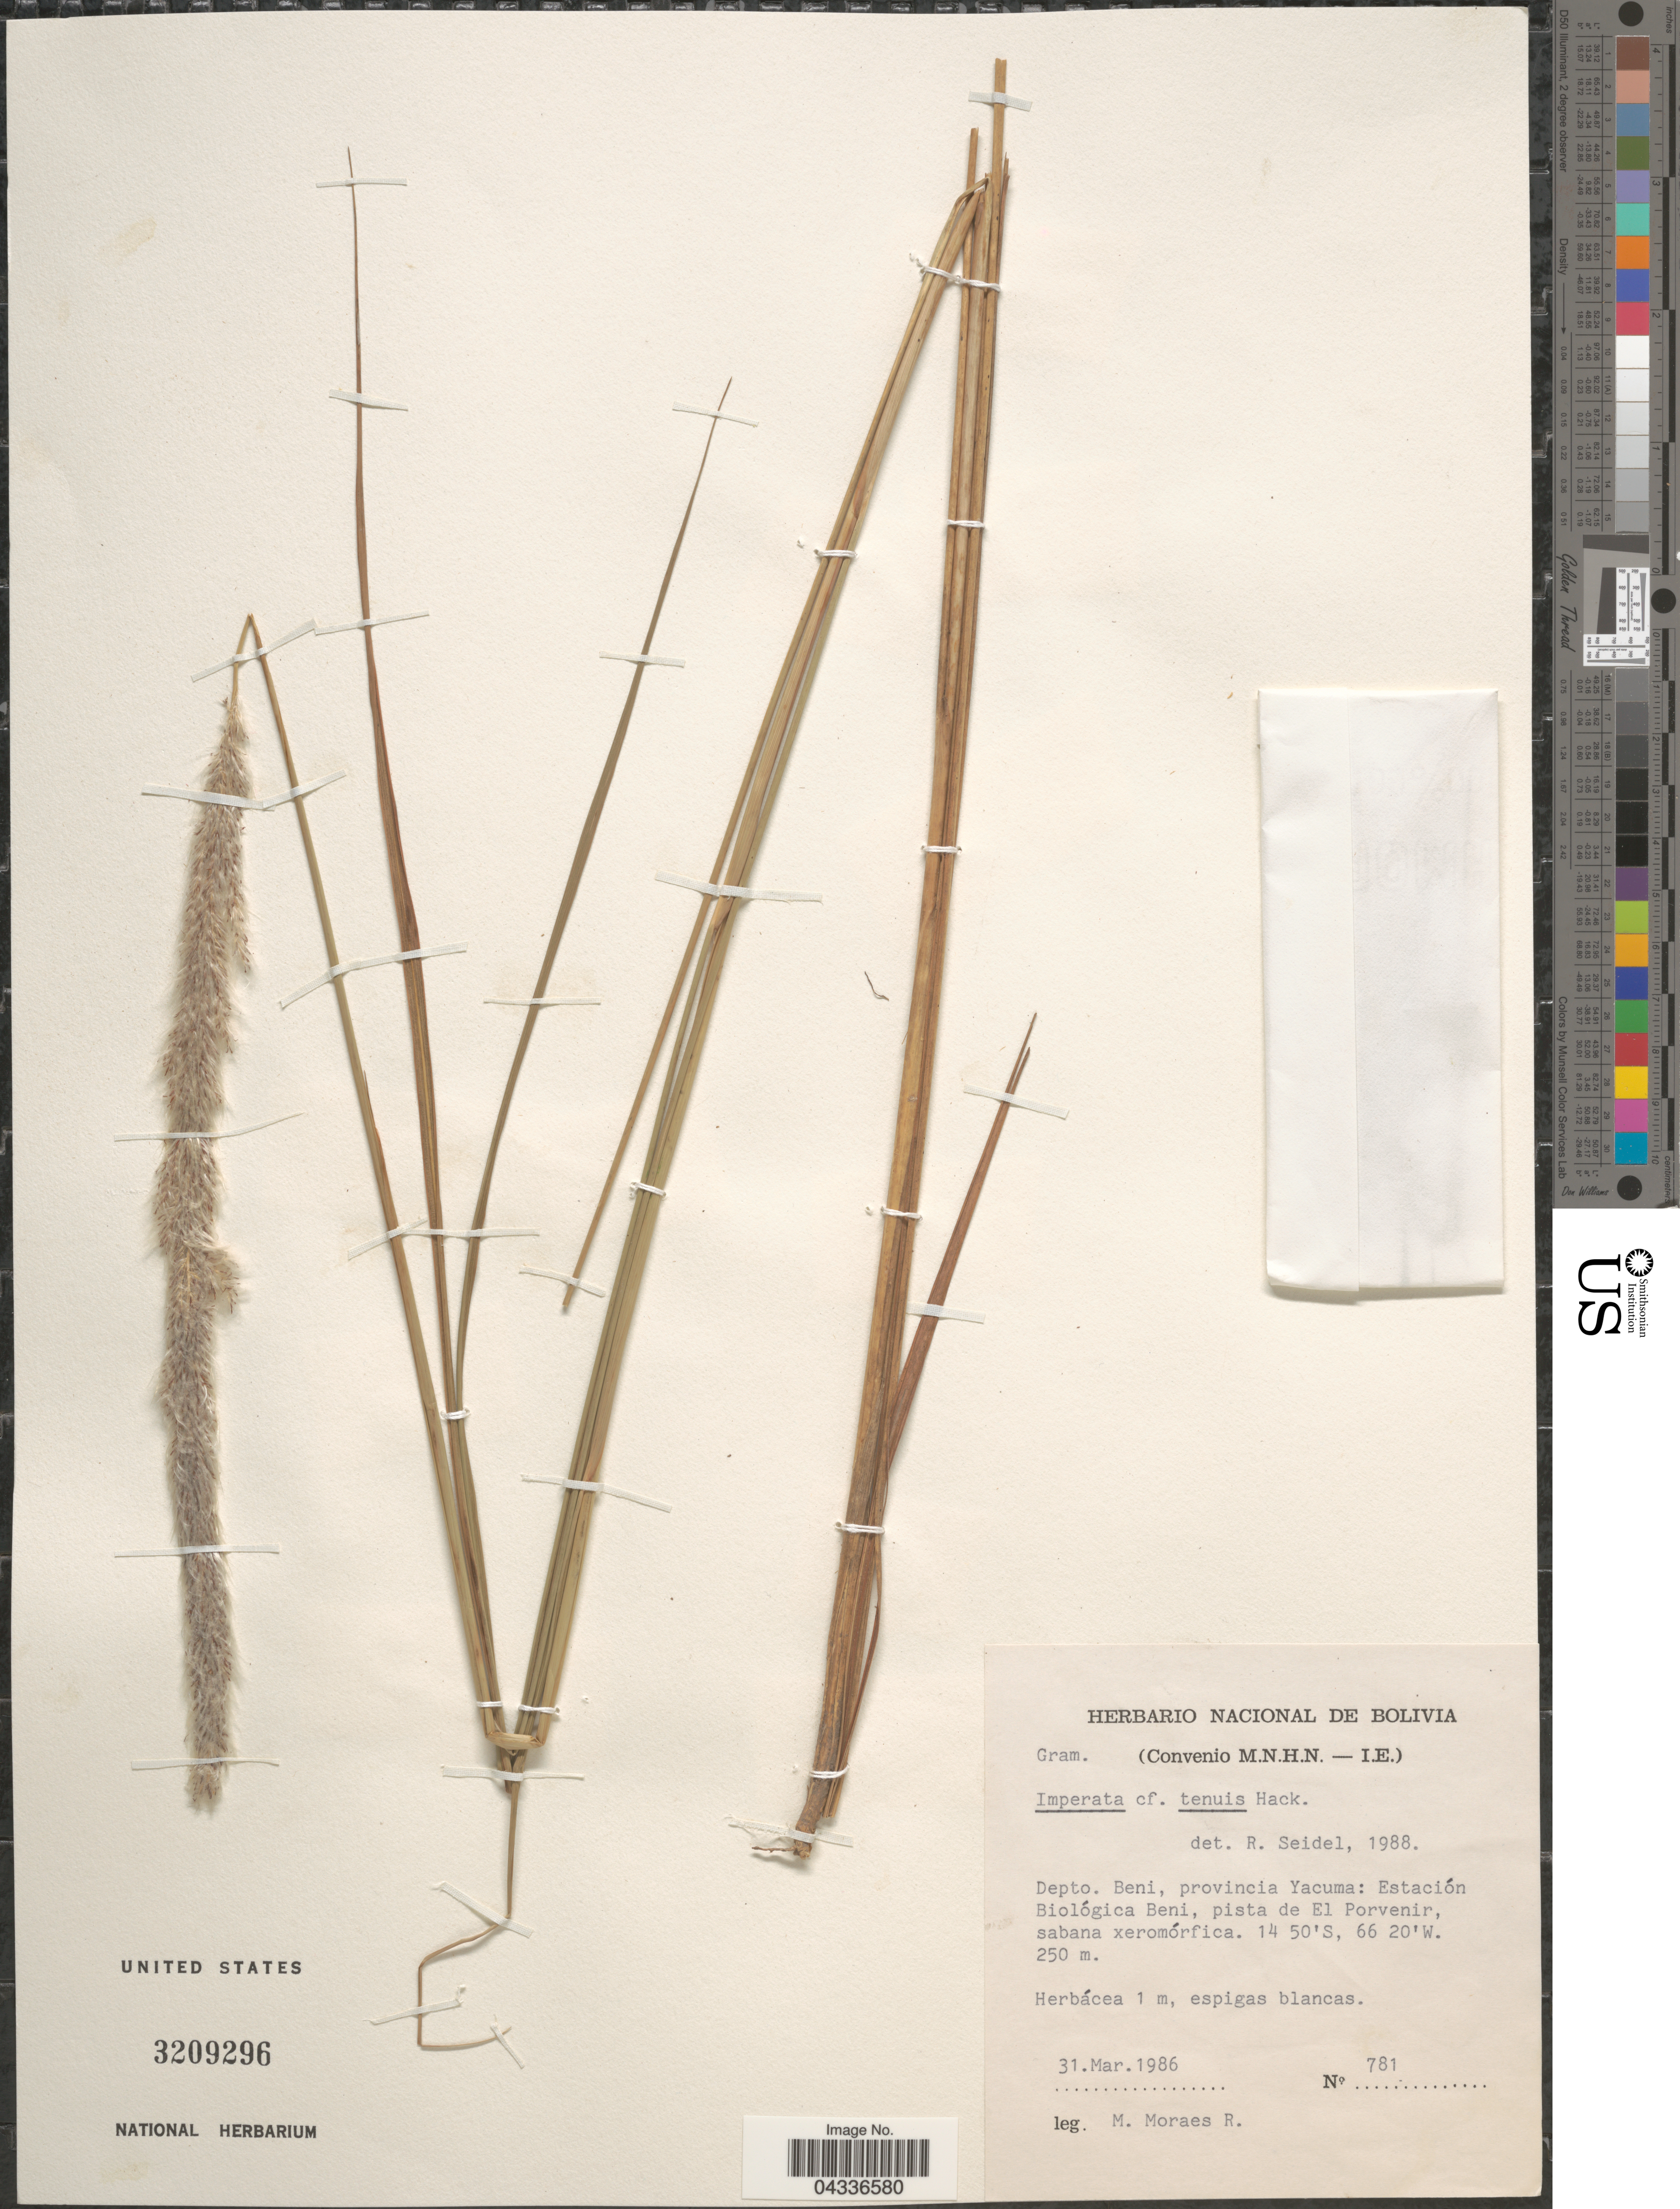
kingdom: Plantae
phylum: Tracheophyta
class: Liliopsida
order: Poales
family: Poaceae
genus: Imperata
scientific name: Imperata tenuis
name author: Hack.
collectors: M. Moraes R.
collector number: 781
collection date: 1986-03-31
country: Bolivia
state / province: Beni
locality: Depto. Beni, provincia Yacuma: Estación Biológica Beni, pista de El Porvenir, sabana xeromórfica.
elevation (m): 250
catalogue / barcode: US 3209296